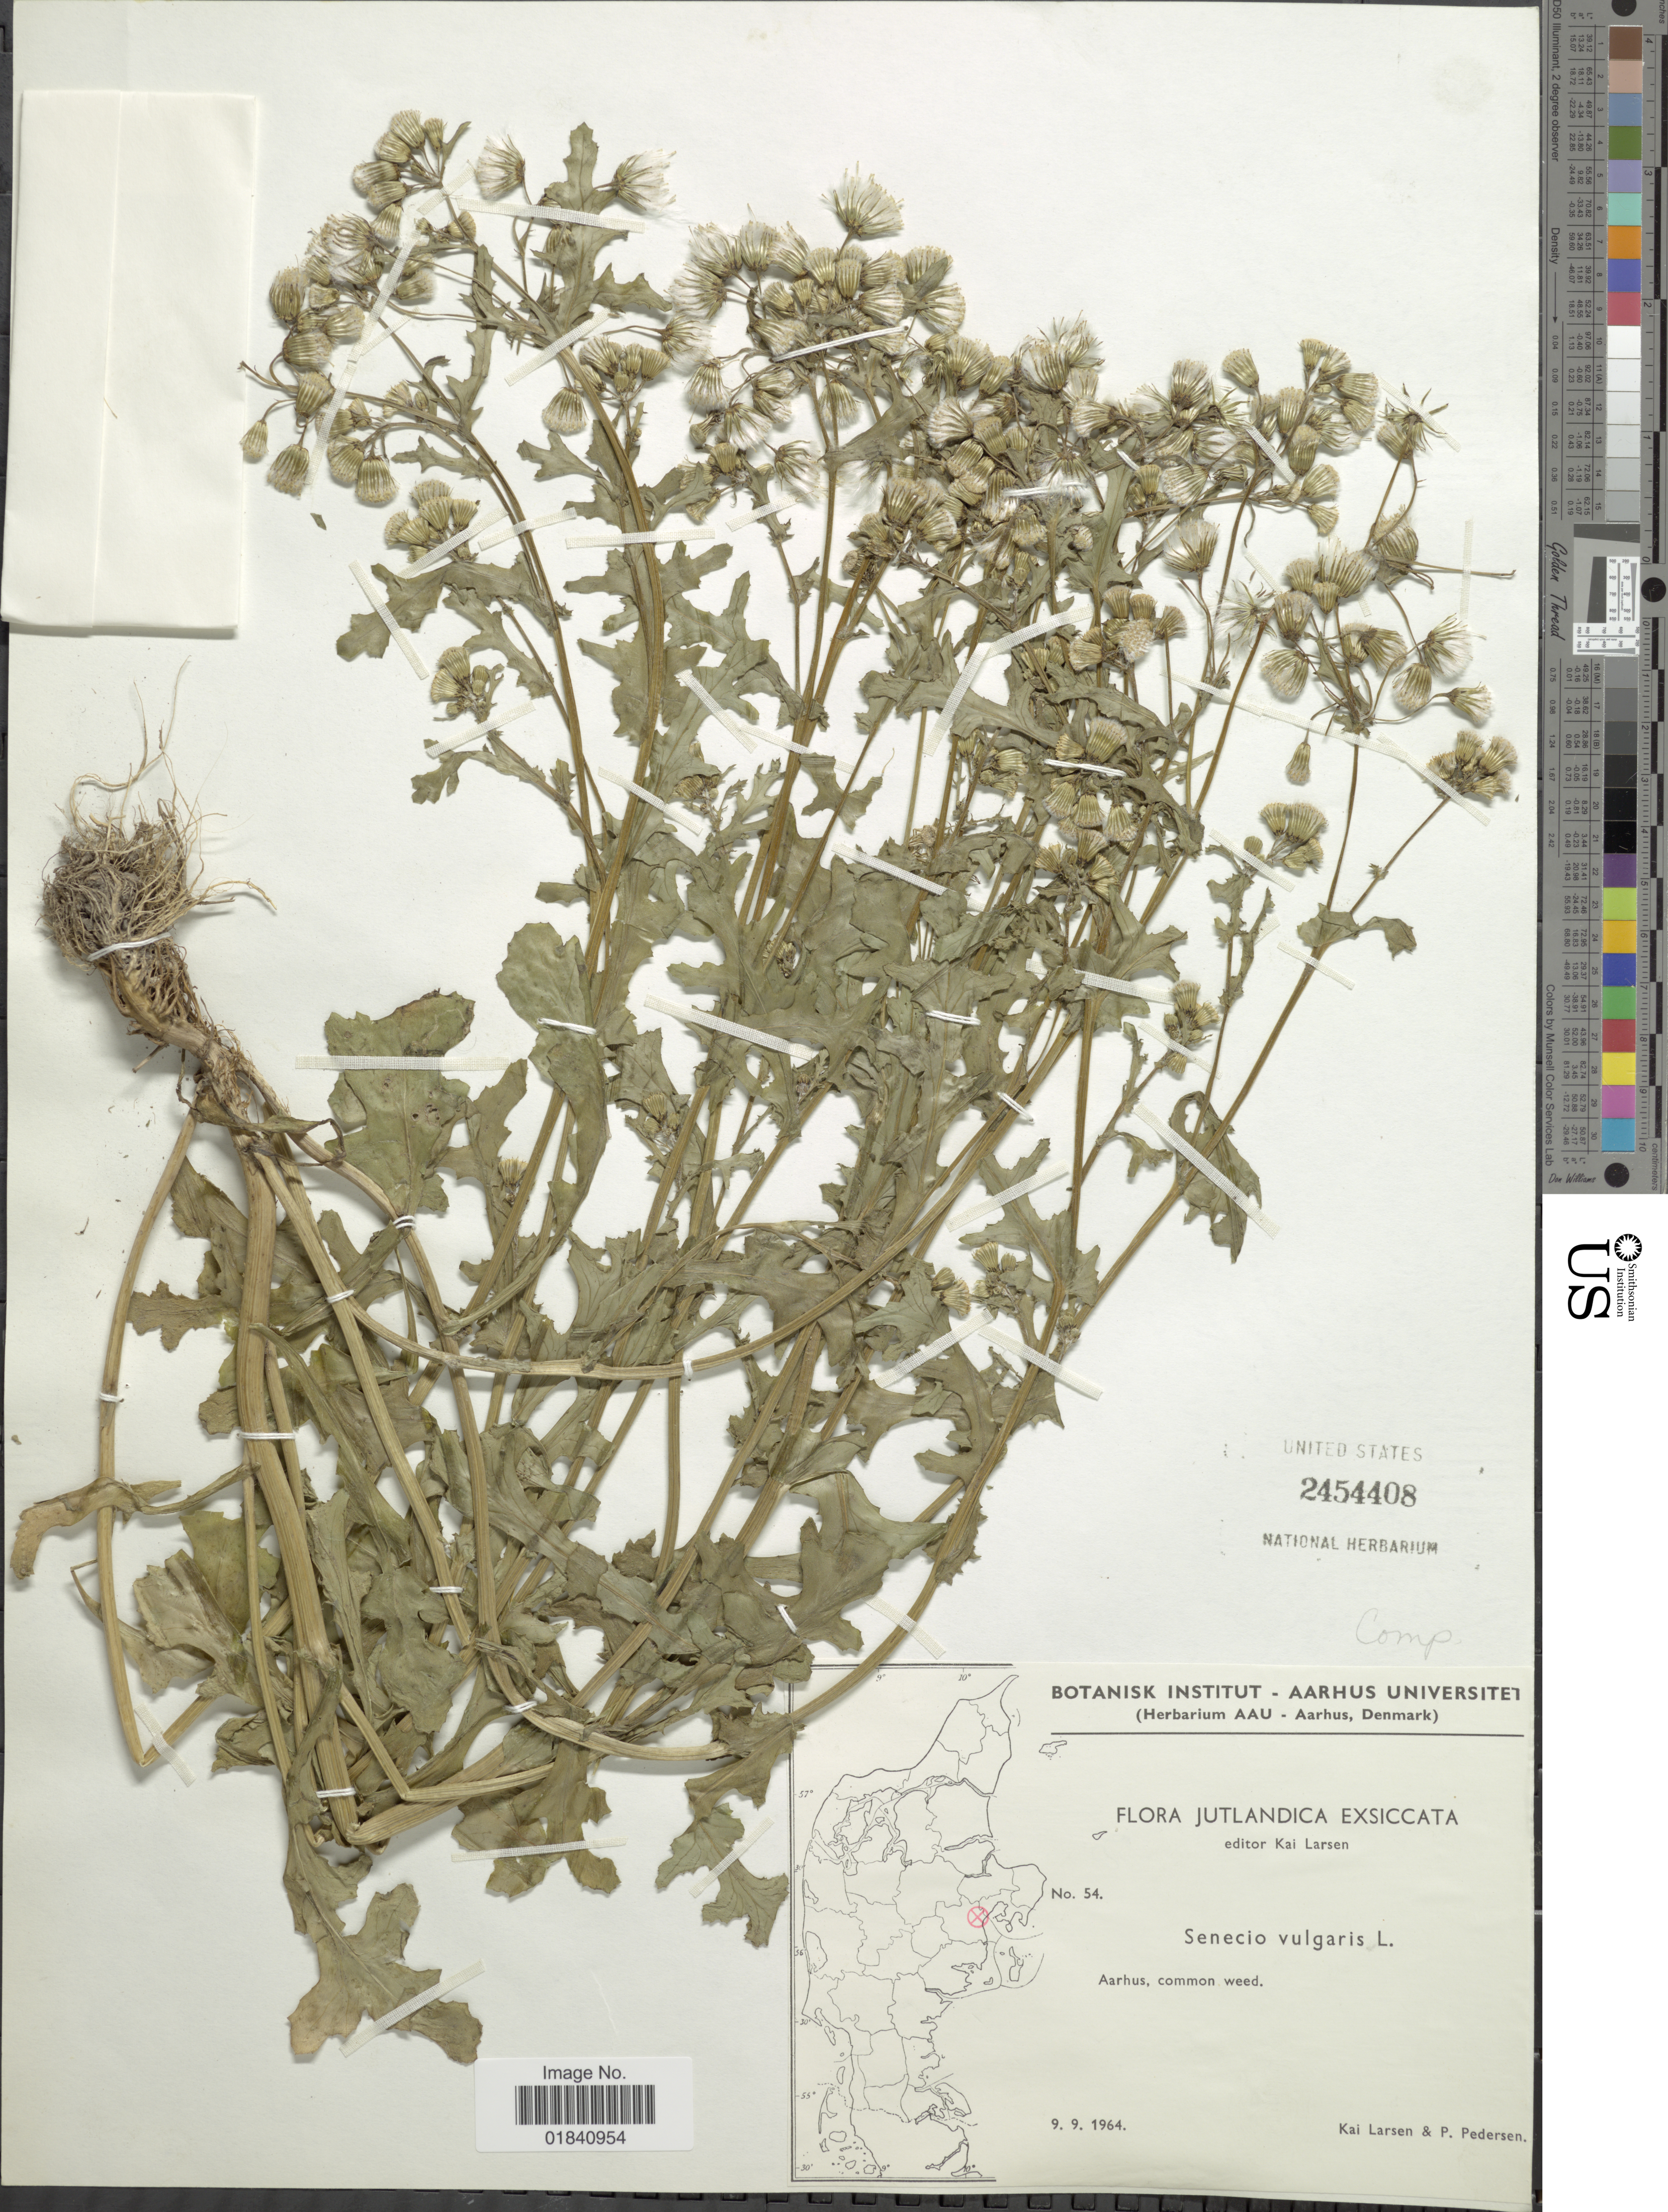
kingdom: Plantae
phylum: Tracheophyta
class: Magnoliopsida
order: Asterales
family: Asteraceae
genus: Senecio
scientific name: Senecio vulgaris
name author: L.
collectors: K. Larsen & P. Pedersen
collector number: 54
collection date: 1964-09-09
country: Denmark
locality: Jutlandica. Aarhus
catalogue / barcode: US 2454408